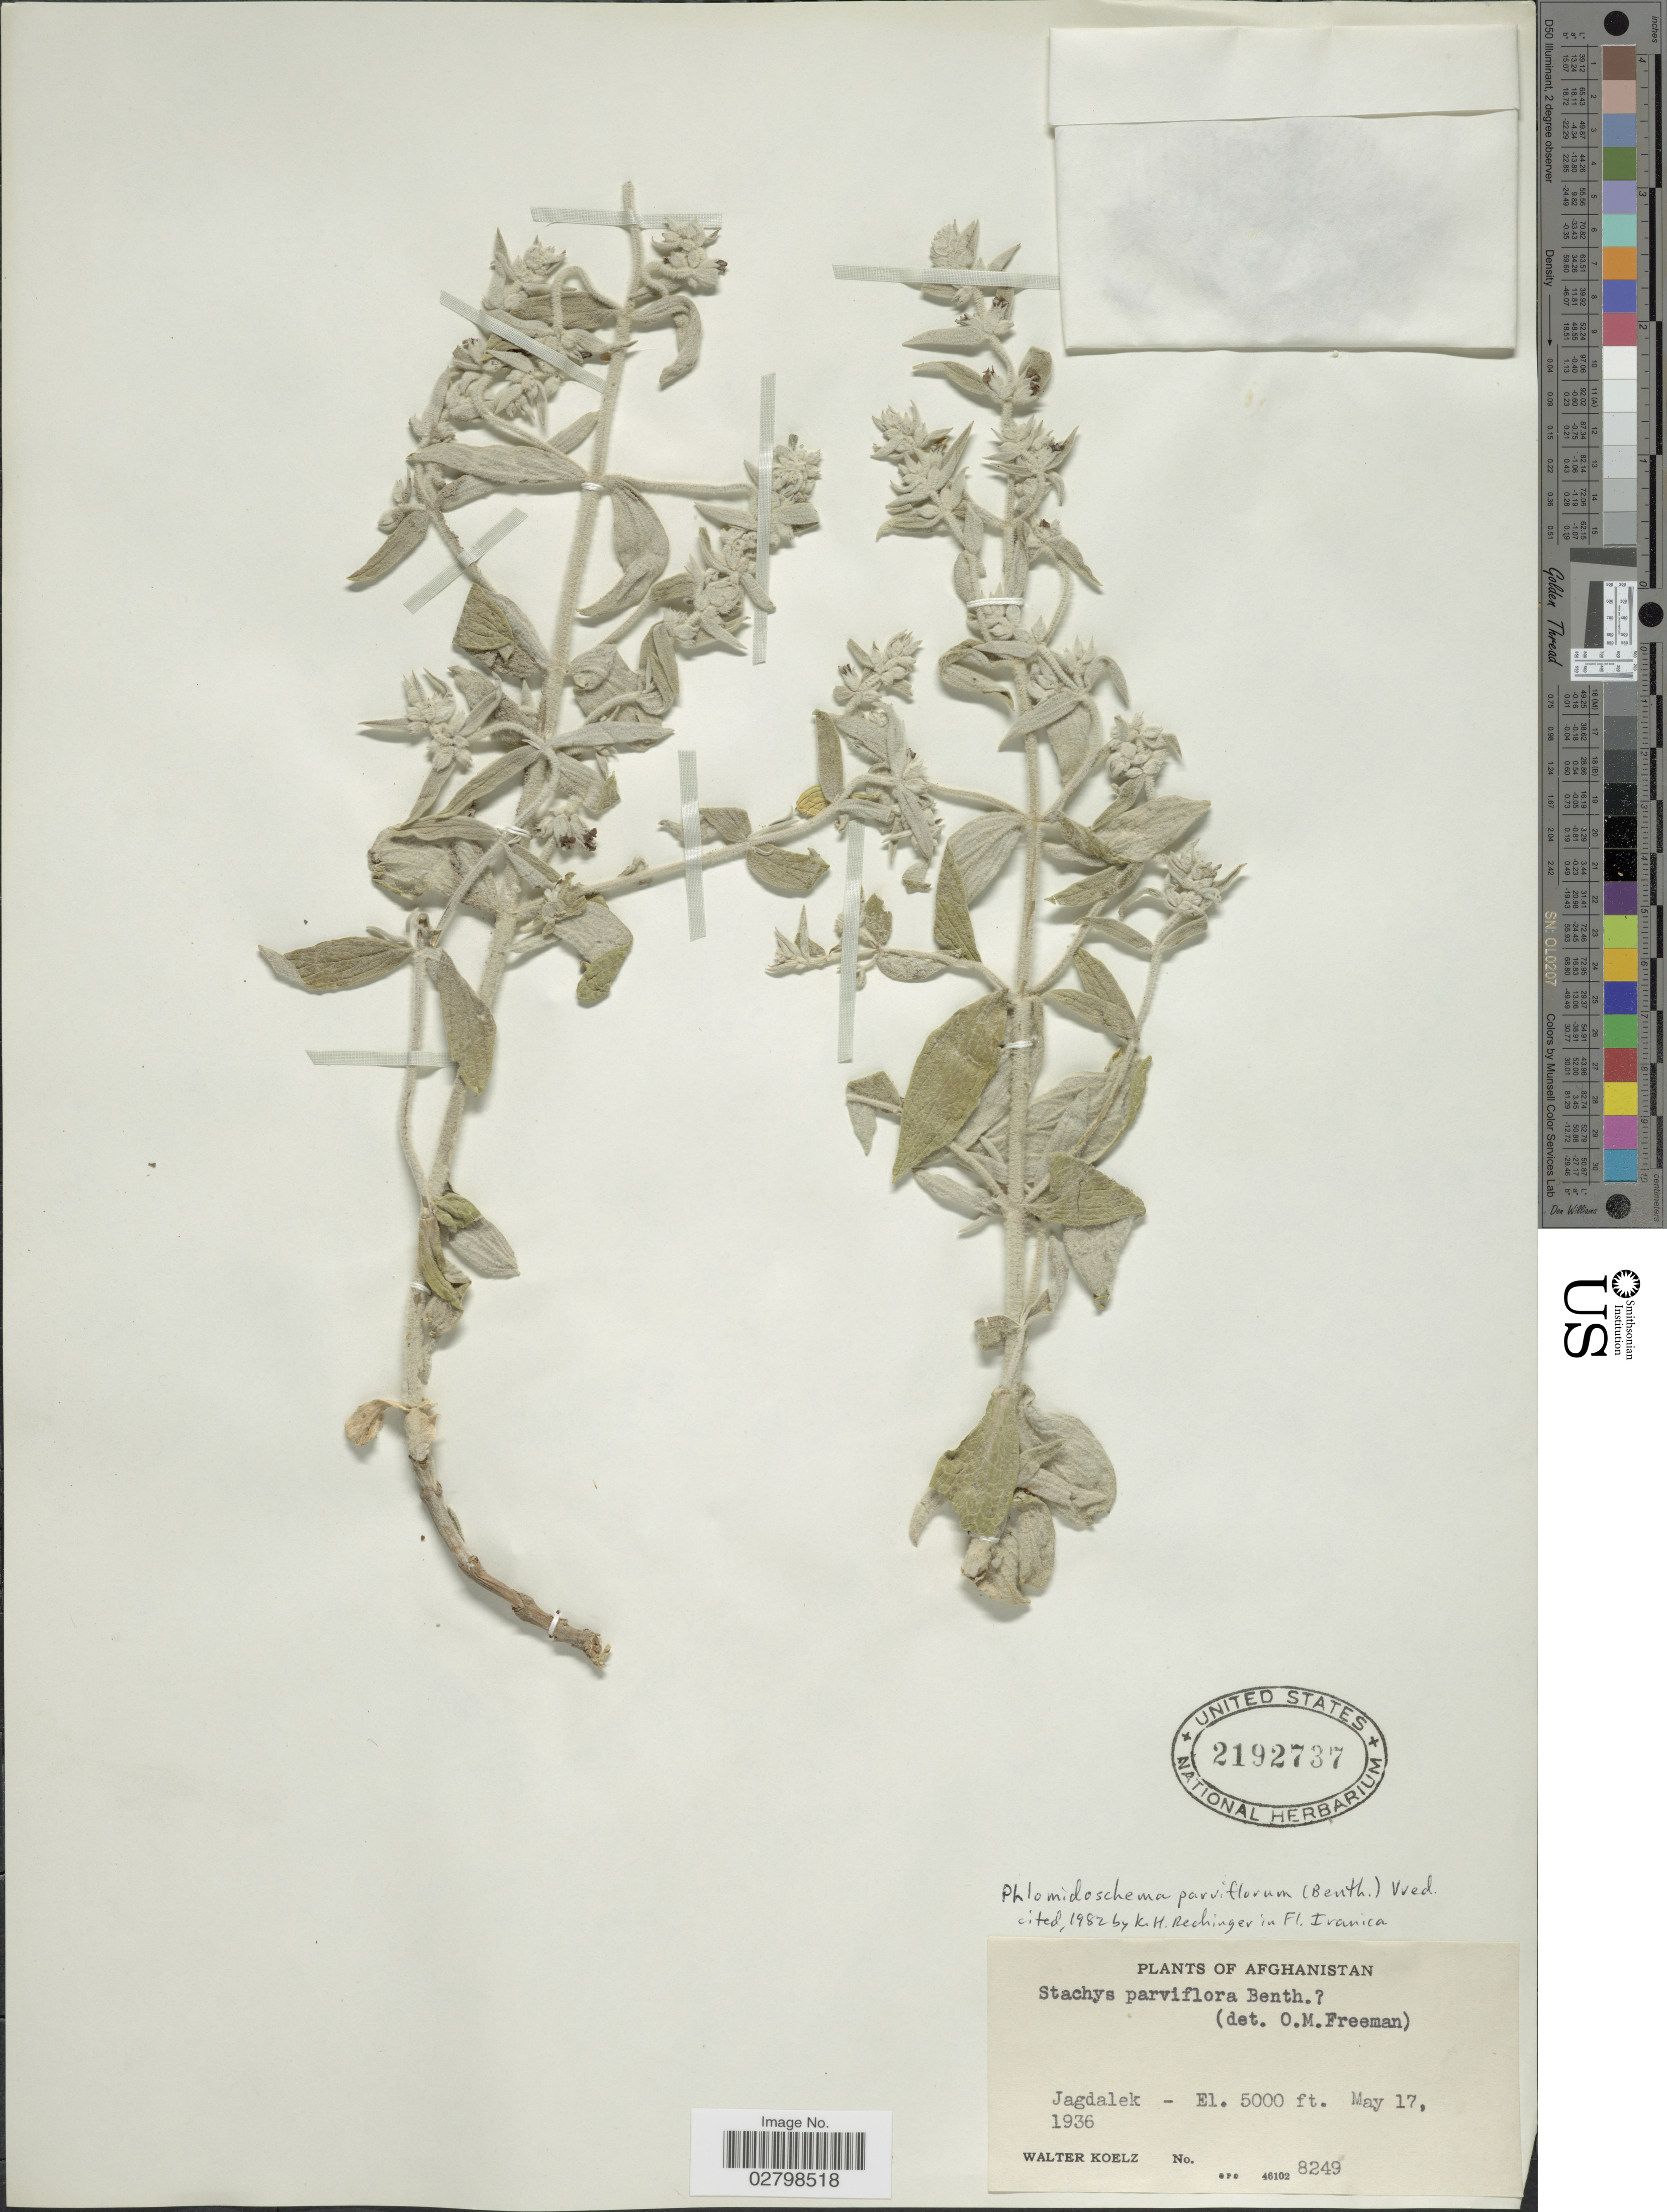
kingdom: Plantae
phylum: Tracheophyta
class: Magnoliopsida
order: Lamiales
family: Lamiaceae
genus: Phlomidoschema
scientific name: Phlomidoschema parviflorum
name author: (Benth.) Vved.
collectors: W. N. Koelz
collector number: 8249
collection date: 1936-05-17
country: Afghanistan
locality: Jagdalek.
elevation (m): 1524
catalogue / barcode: US 2192737